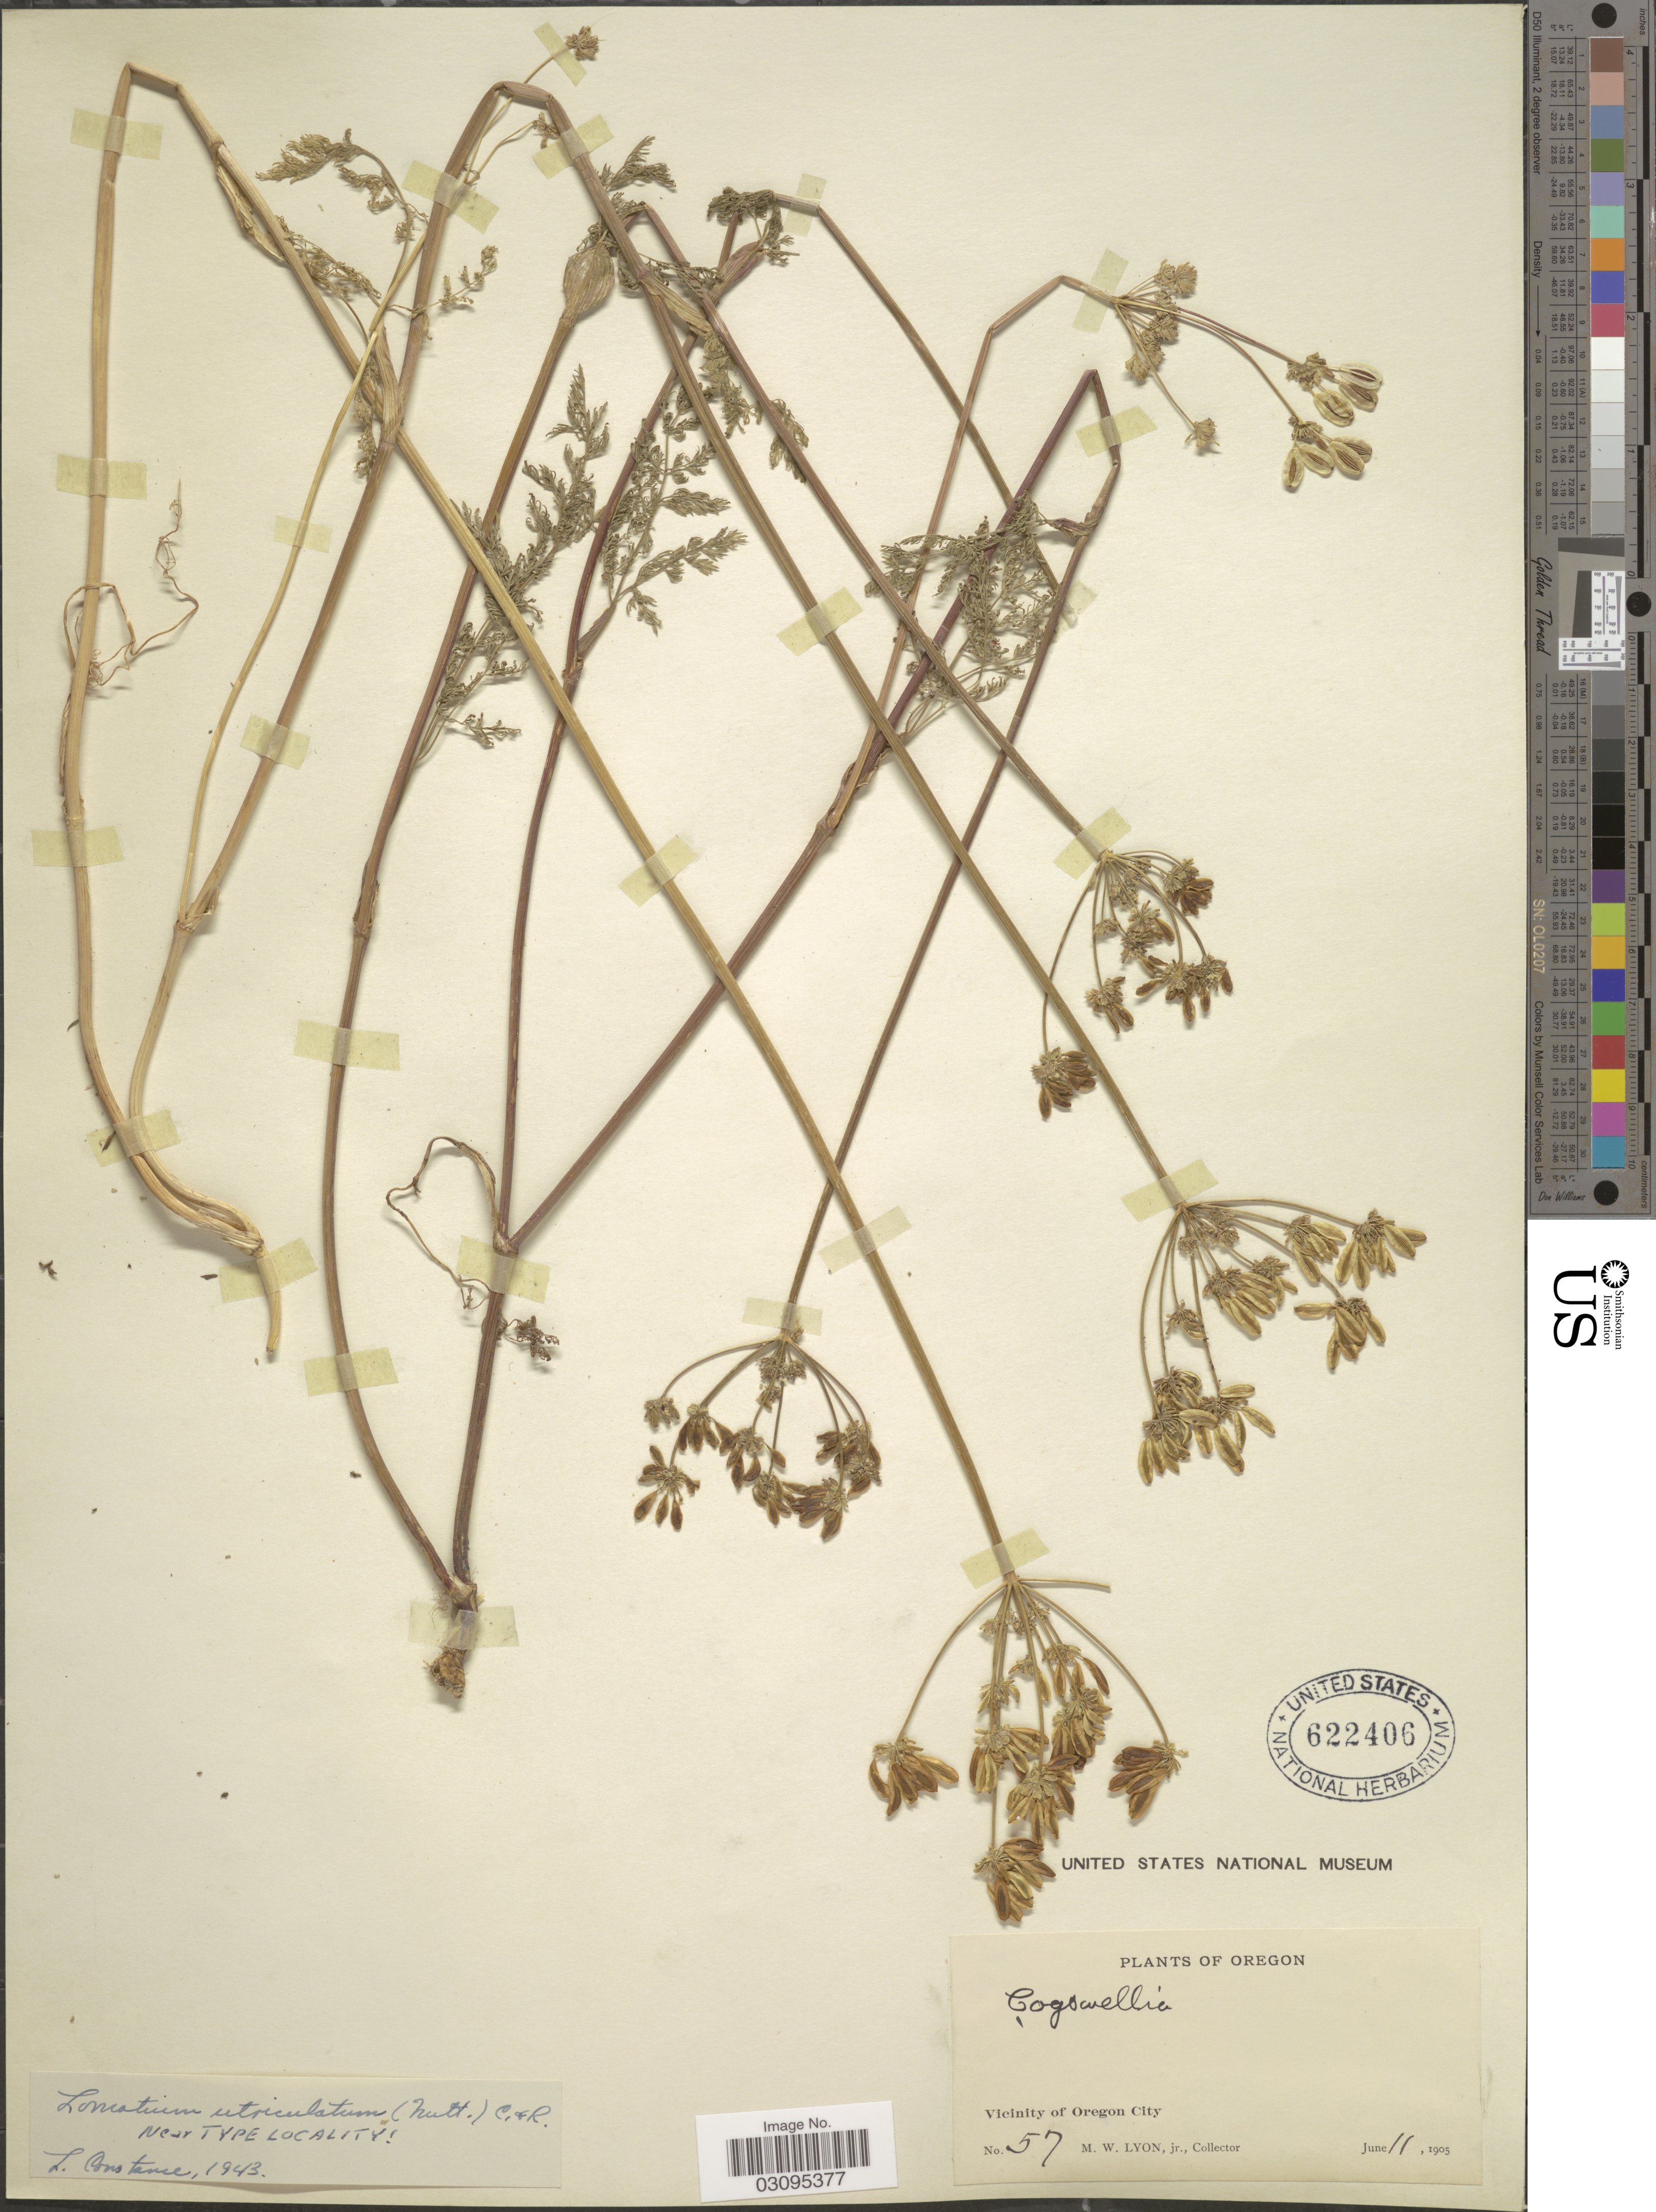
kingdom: Plantae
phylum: Tracheophyta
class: Magnoliopsida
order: Apiales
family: Apiaceae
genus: Lomatium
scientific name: Lomatium utriculatum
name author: (Nutt. ex Torr. & A. Gray) J.M. Coult. & Rose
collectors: M. Lyon Jr.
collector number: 57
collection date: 1905-06-11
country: United States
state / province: Oregon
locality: Vicinity of Oregon City.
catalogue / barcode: US 622406